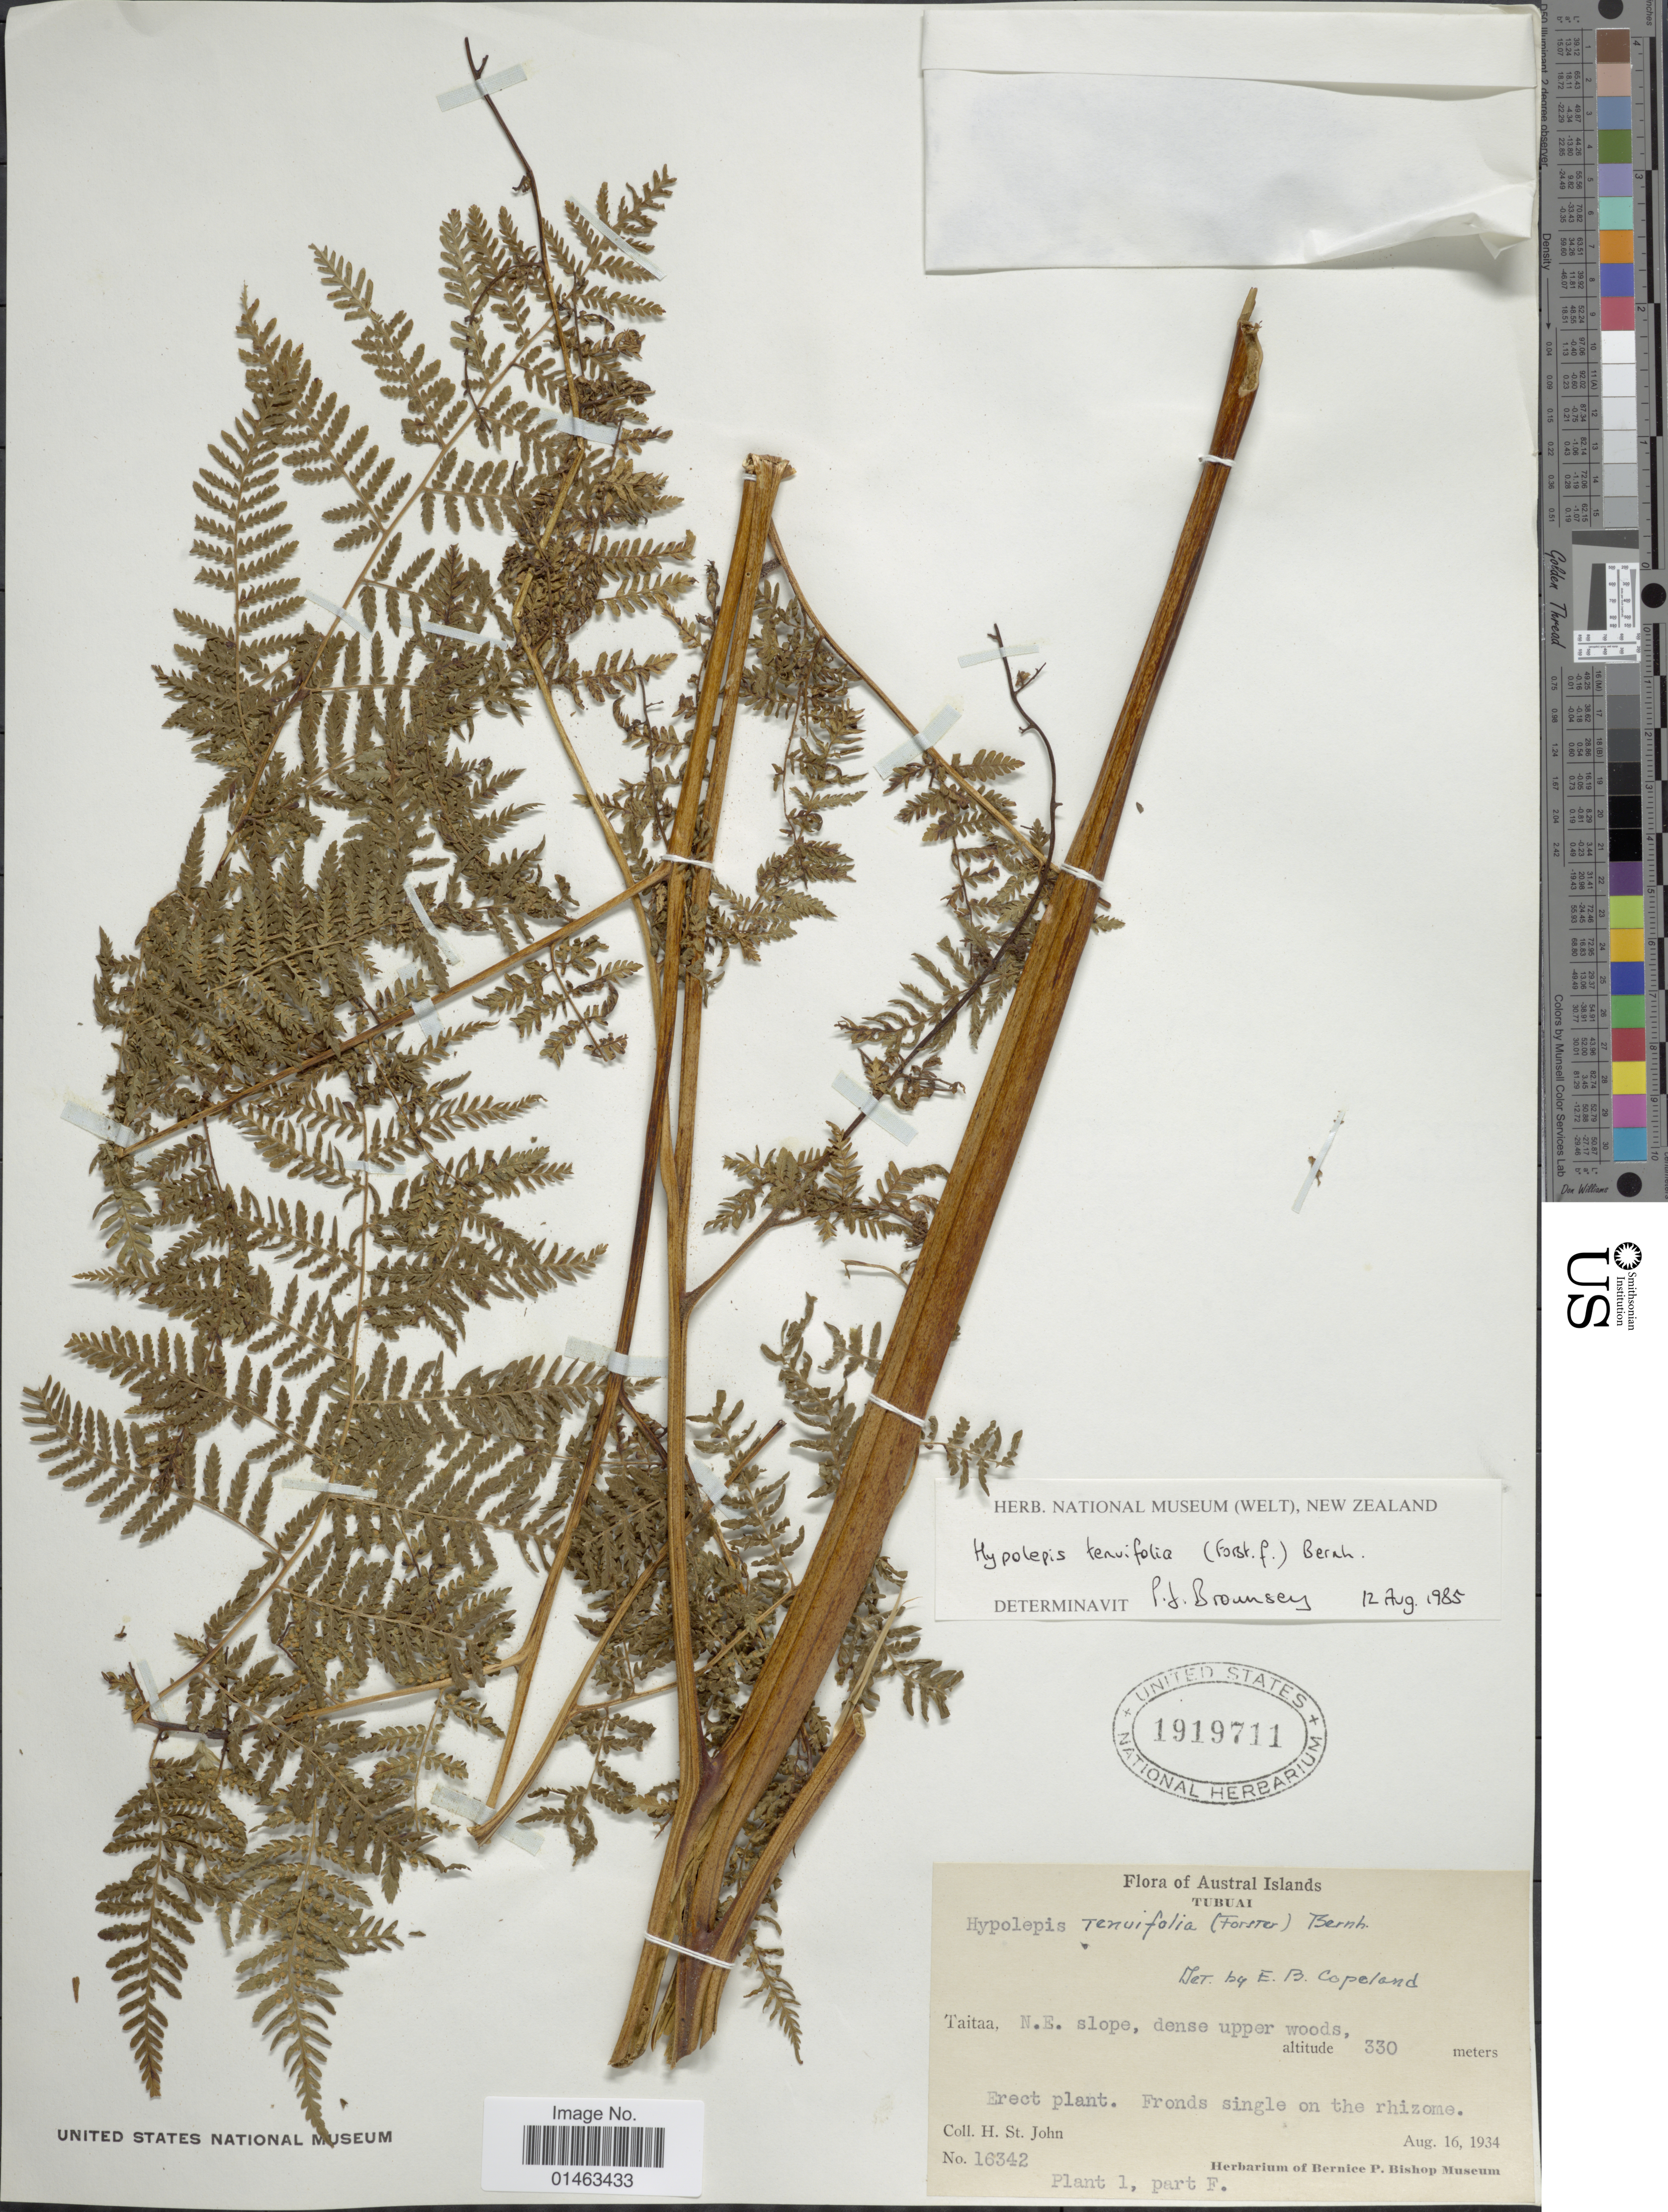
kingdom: Plantae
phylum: Tracheophyta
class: Polypodiopsida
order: Polypodiales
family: Dennstaedtiaceae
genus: Hypolepis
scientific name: Hypolepis tenuifolia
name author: (G. Forst.) Bernh.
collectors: H. St. John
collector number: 16342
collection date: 1934-08-16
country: French Polynesia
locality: Austral Islands. Tubuai. Taitaa, N.E. slope.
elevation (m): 330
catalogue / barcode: US 1919711